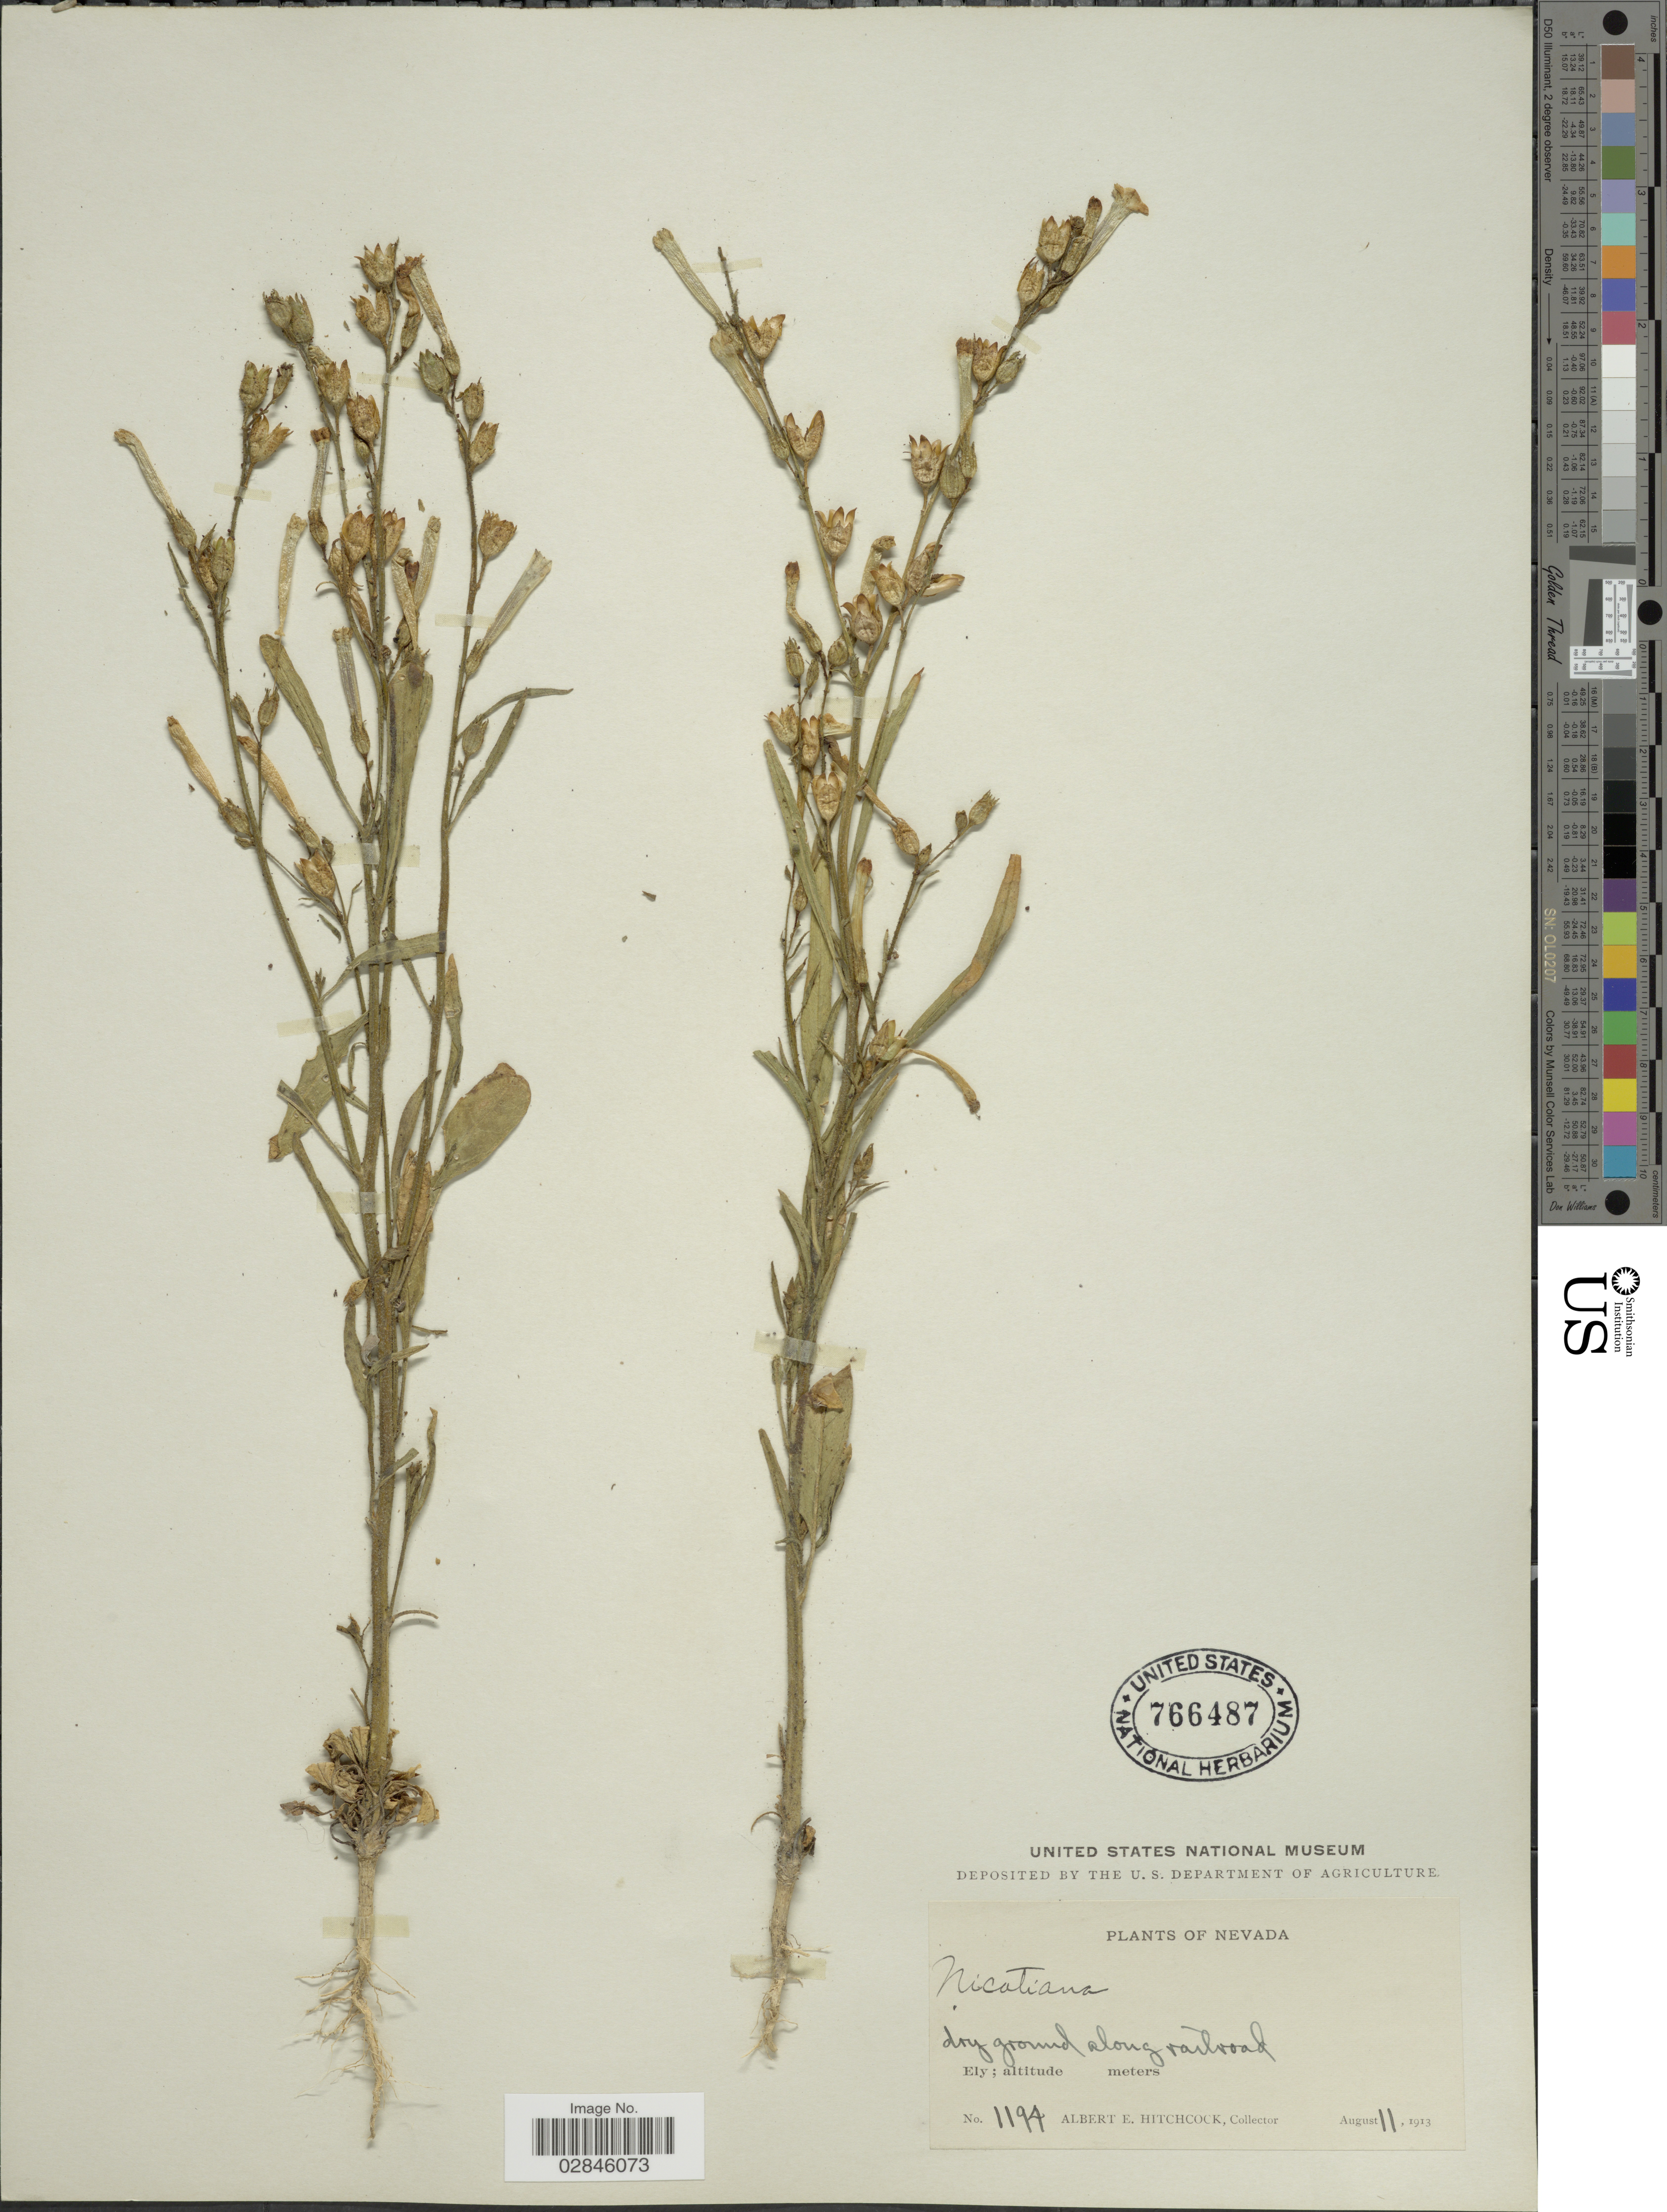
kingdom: Plantae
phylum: Tracheophyta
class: Magnoliopsida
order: Solanales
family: Solanaceae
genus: Nicotiana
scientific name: Nicotiana attenuata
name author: Torr. ex S. Watson in C. King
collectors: A. Hitchcock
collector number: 1194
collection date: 1913-08-11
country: United States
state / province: Nevada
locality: Along railroad. Ely.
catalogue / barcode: US 766487